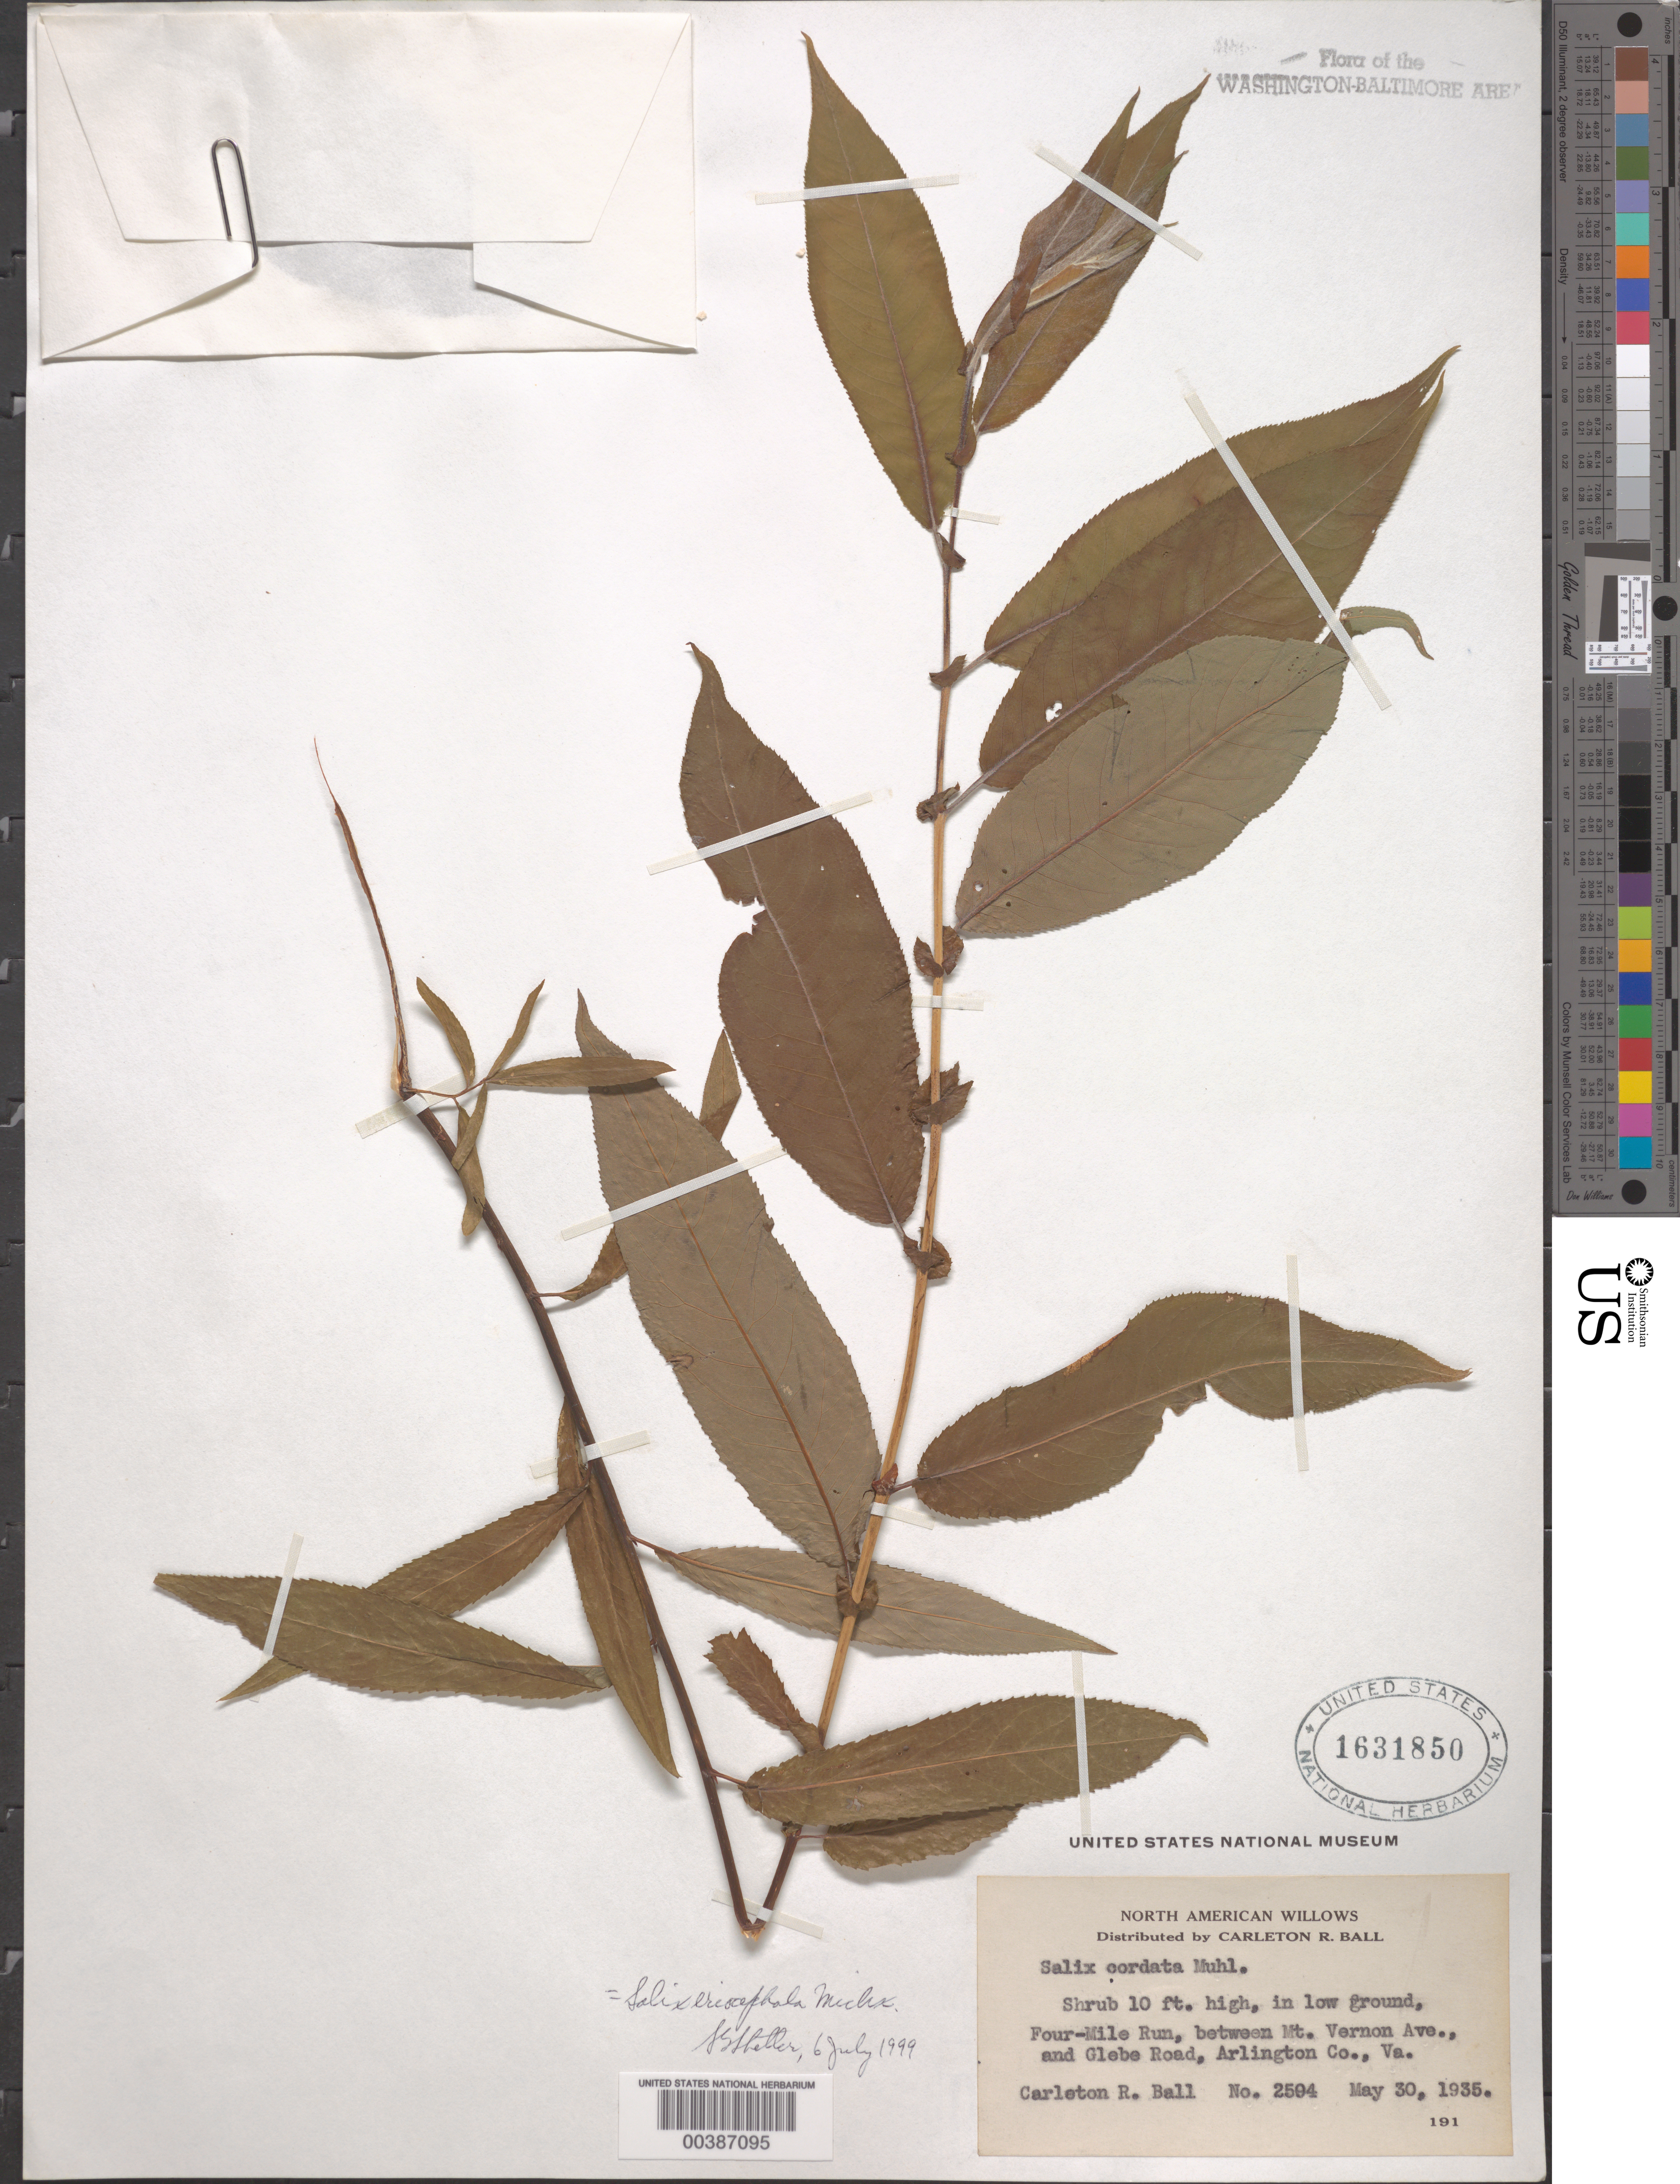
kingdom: Plantae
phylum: Tracheophyta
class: Magnoliopsida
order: Malpighiales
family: Salicaceae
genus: Salix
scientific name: Salix eriocephala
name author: Michx.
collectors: C. R. Ball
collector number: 2594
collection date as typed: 30 May 1935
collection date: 1935-05-30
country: United States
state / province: Virginia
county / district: Arlington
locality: Four Mile Run, between Mount Vernon Avenue and Glebe Road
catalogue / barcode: US 1631850